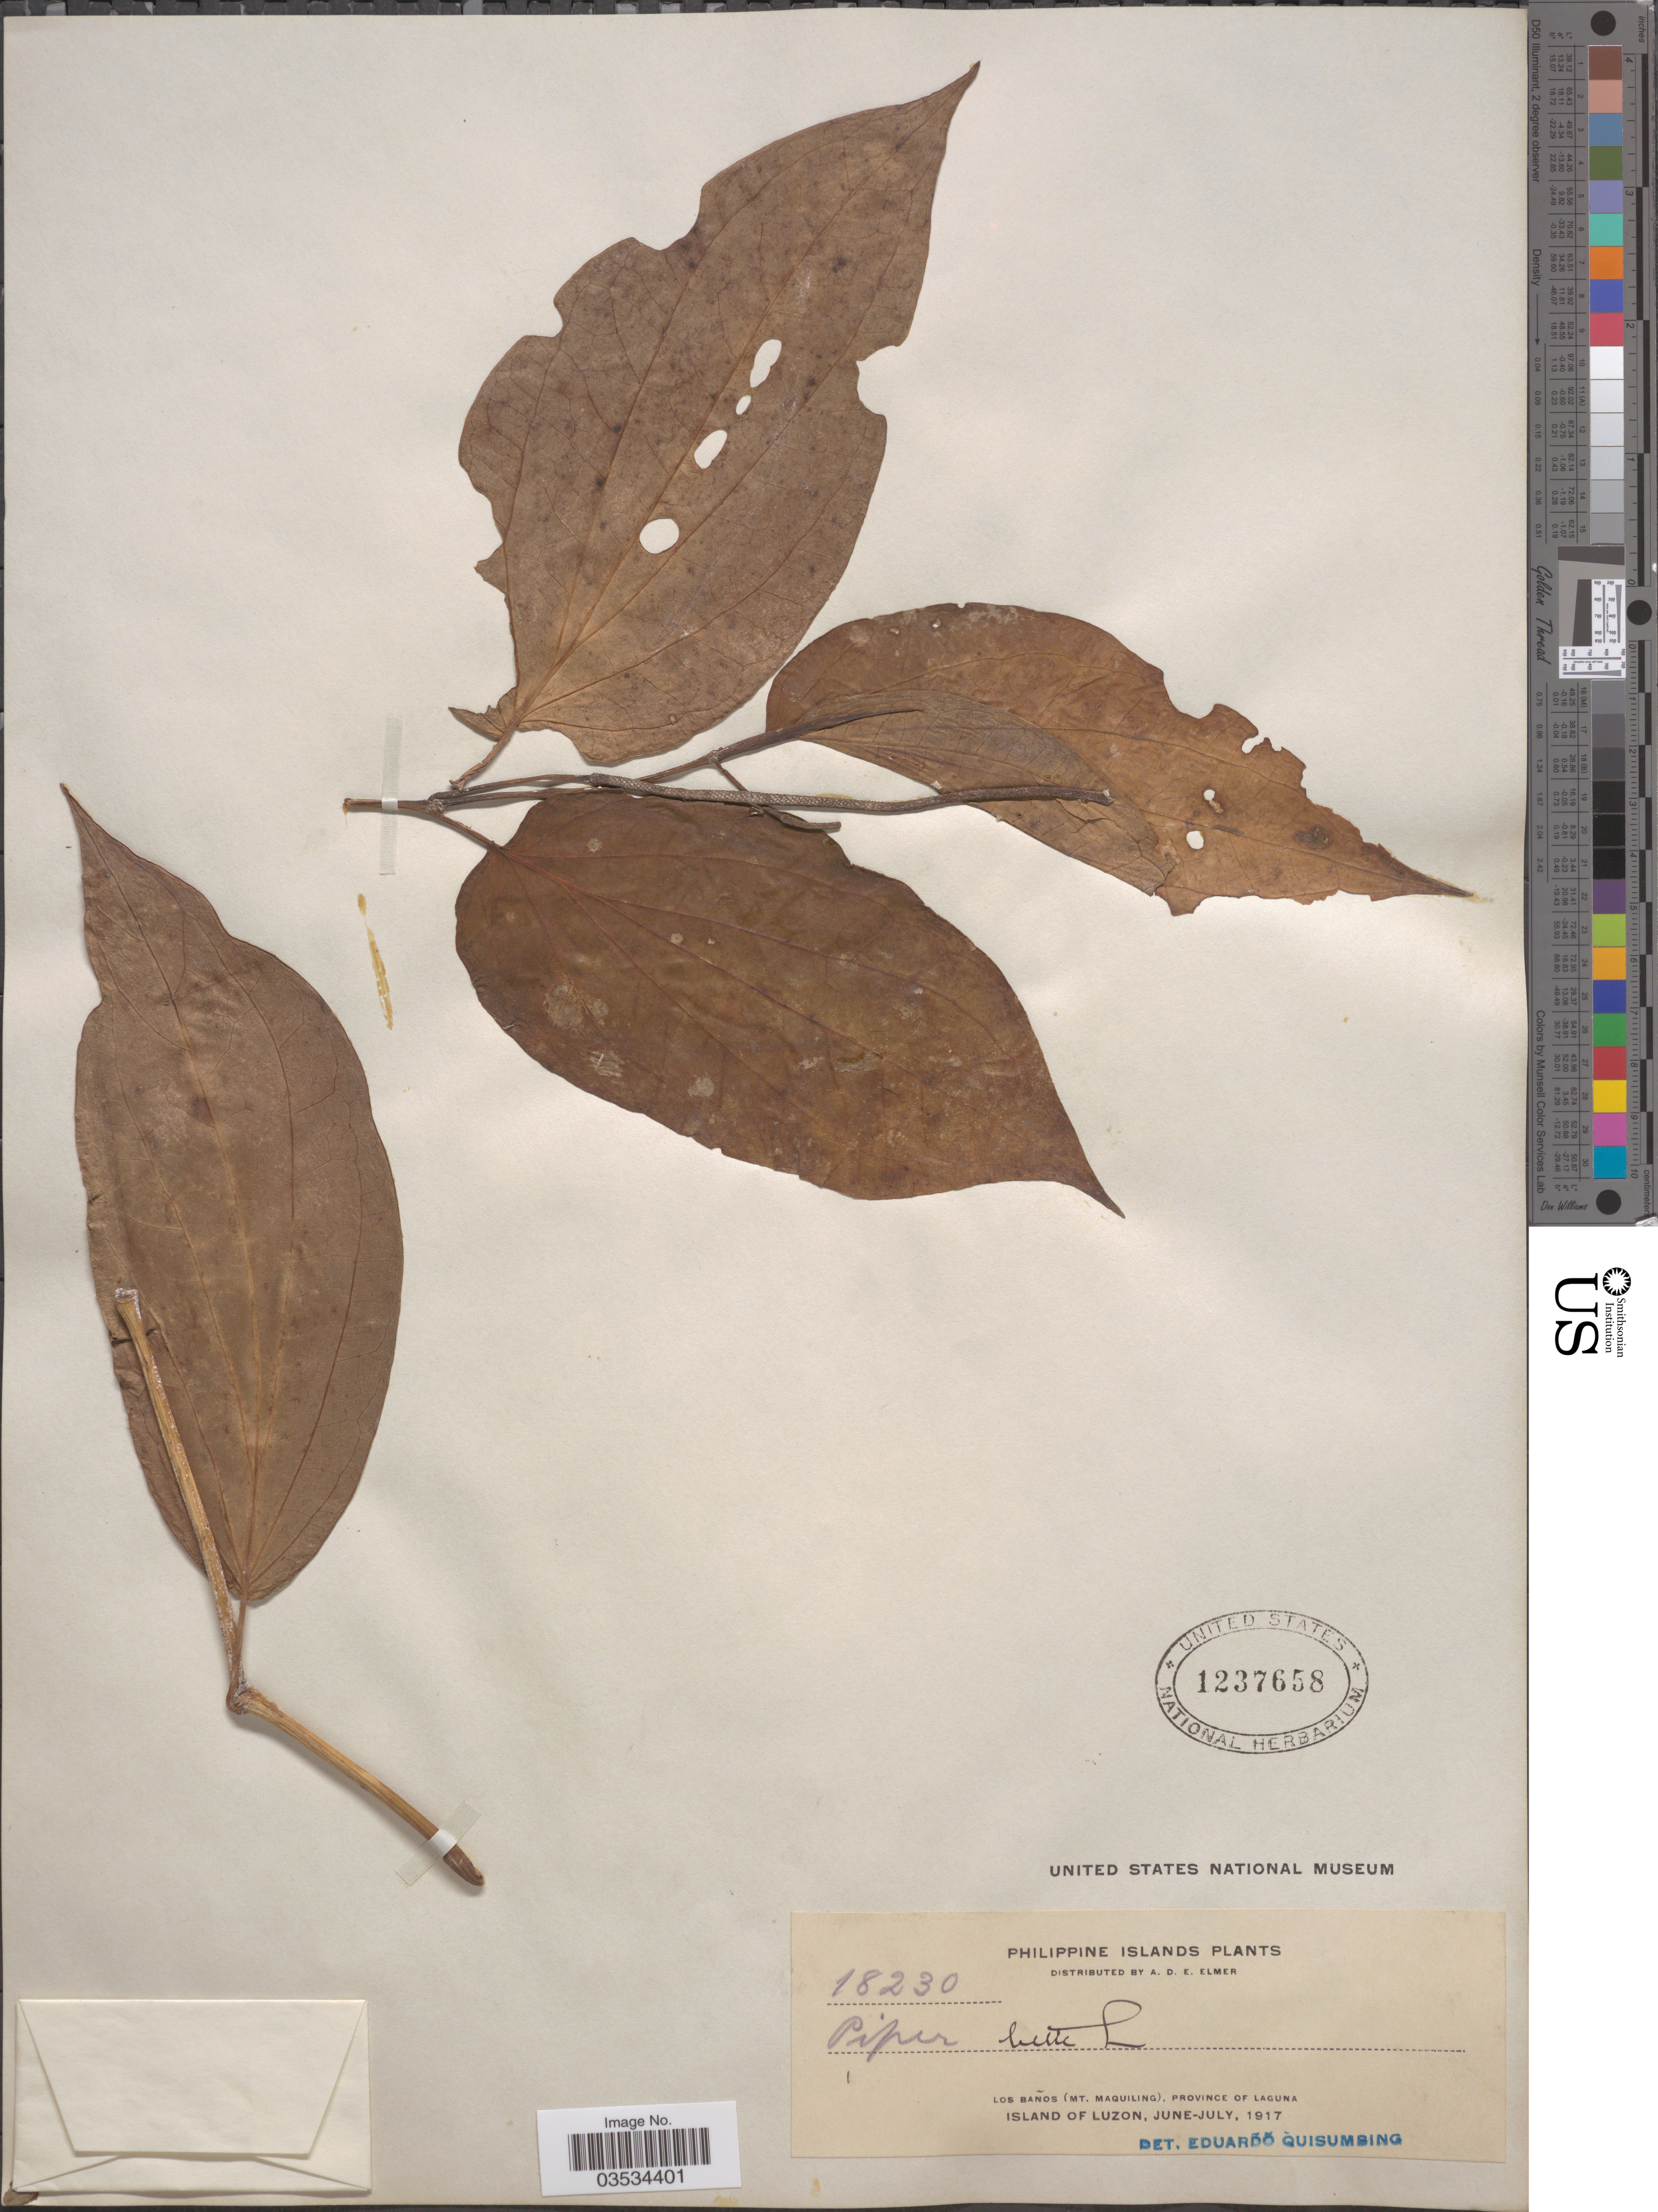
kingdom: Plantae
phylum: Tracheophyta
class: Magnoliopsida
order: Piperales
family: Piperaceae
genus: Piper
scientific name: Piper betle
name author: L.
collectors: A. D. E. Elmer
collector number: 18230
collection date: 1917-06/1917-07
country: Philippines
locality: Philippine Islands. Los Baños (Mt. Maquiling), Province of Laguna. Island of Luzon.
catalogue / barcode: US 1237658